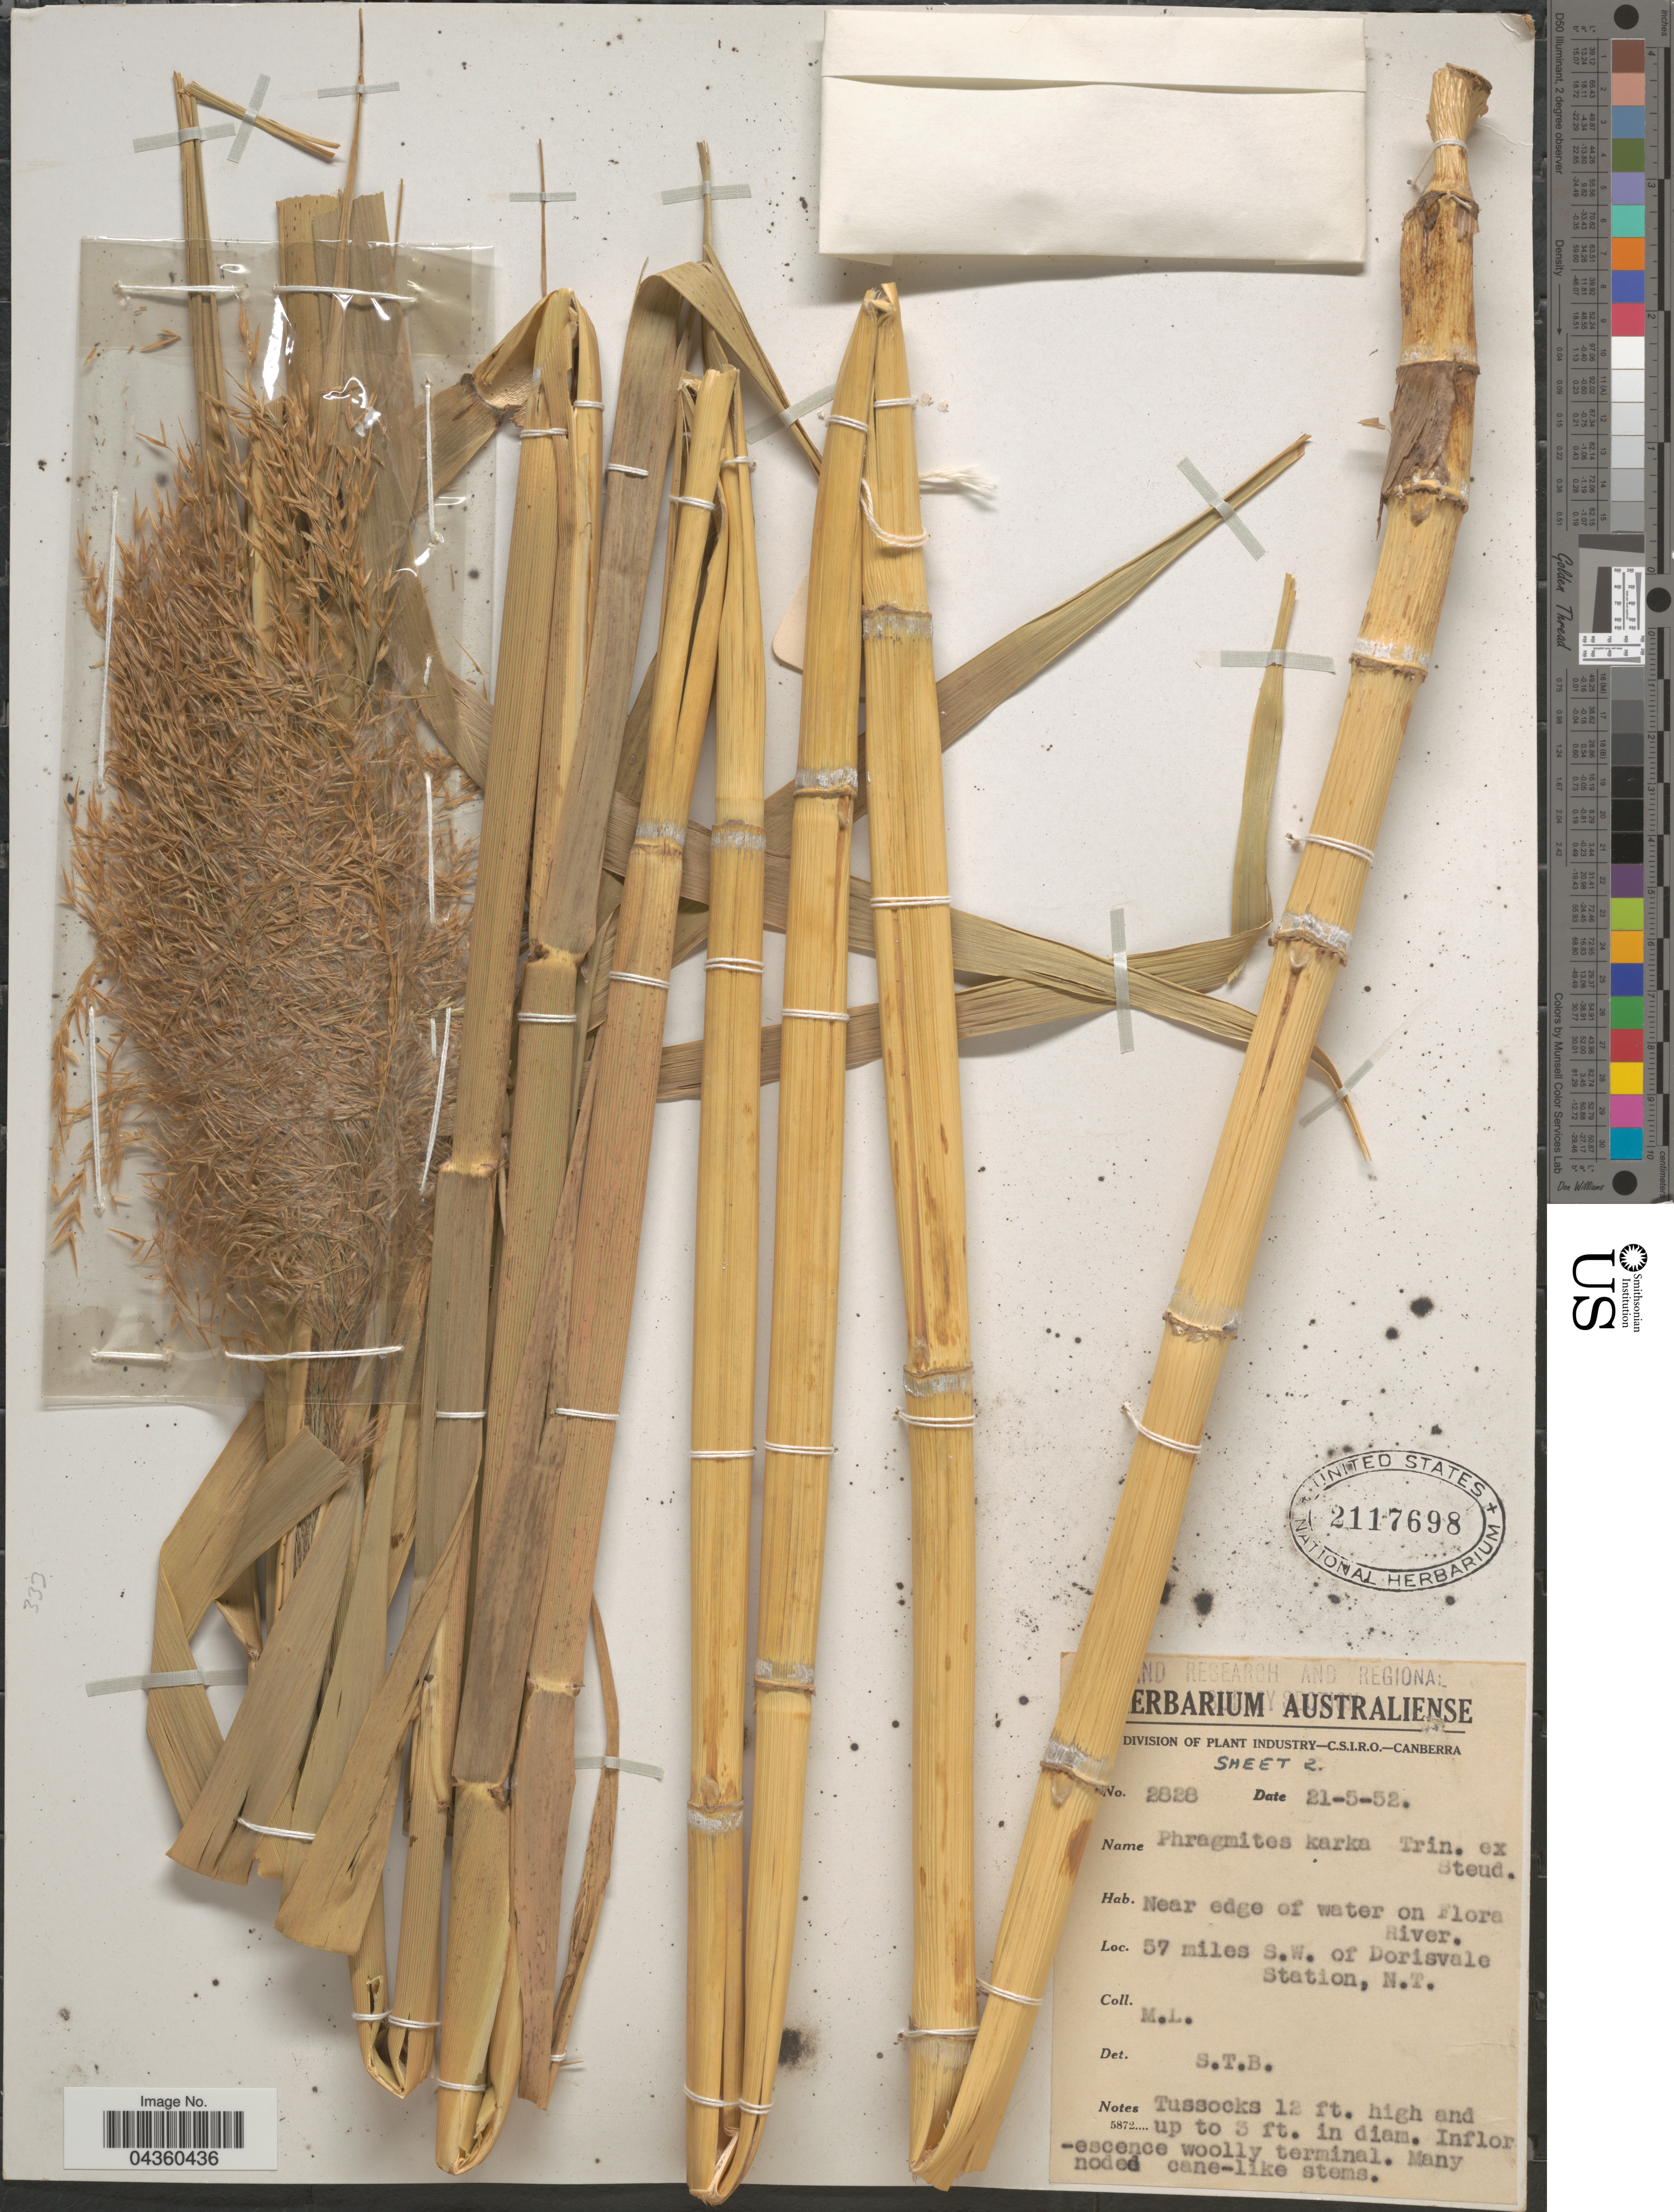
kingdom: Plantae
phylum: Tracheophyta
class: Liliopsida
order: Poales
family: Poaceae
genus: Phragmites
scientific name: Phragmites karka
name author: (Retz.) Trin. ex Steud.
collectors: M. L.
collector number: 2828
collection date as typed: Transcribed d/m/y: 21/5/52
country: Australia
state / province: Northern Territory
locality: Land Research and Regional Survey Section. On Flora River. 57 miles S.W. of Dorisvale Station.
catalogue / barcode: US 2117698